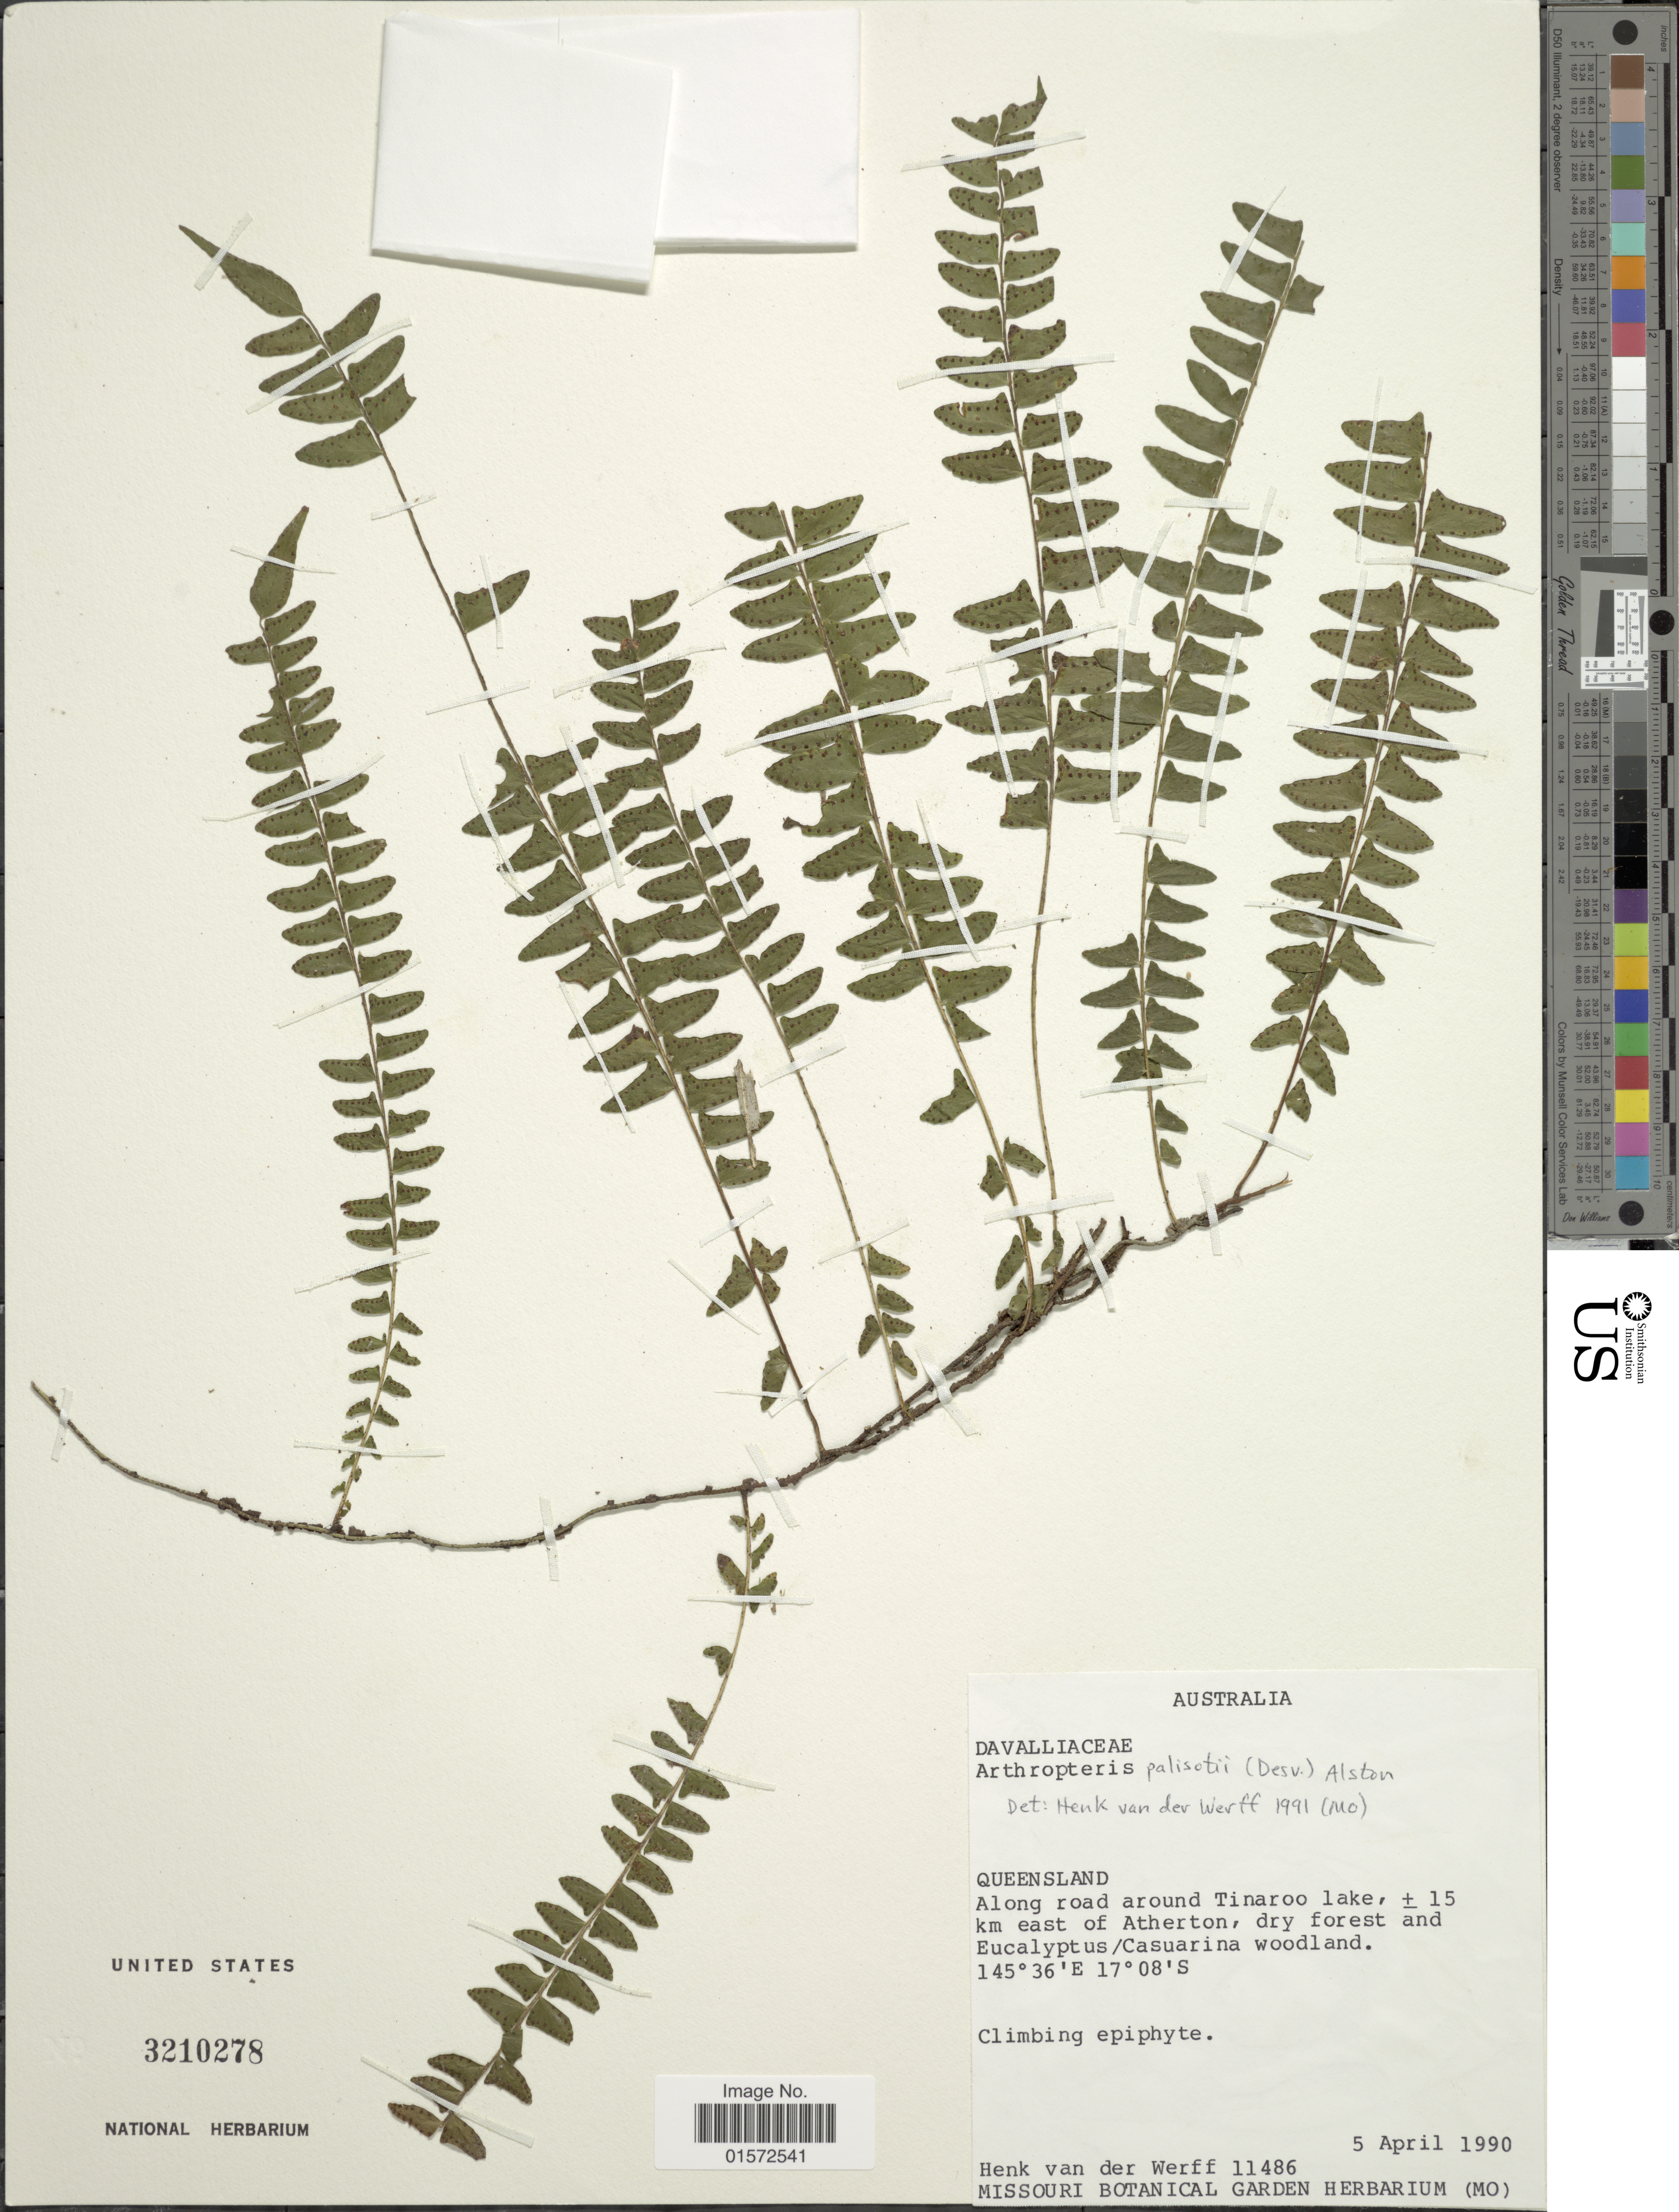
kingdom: Plantae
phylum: Tracheophyta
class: Polypodiopsida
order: Polypodiales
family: Tectariaceae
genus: Arthropteris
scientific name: Arthropteris palisotii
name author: (Desv.) Alston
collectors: H. van der Werff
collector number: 11486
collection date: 1990-04-05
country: Australia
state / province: Queensland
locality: Queensland, along road around Tinaroo Lake, ±15 km east of Atherton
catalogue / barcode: US 3210278